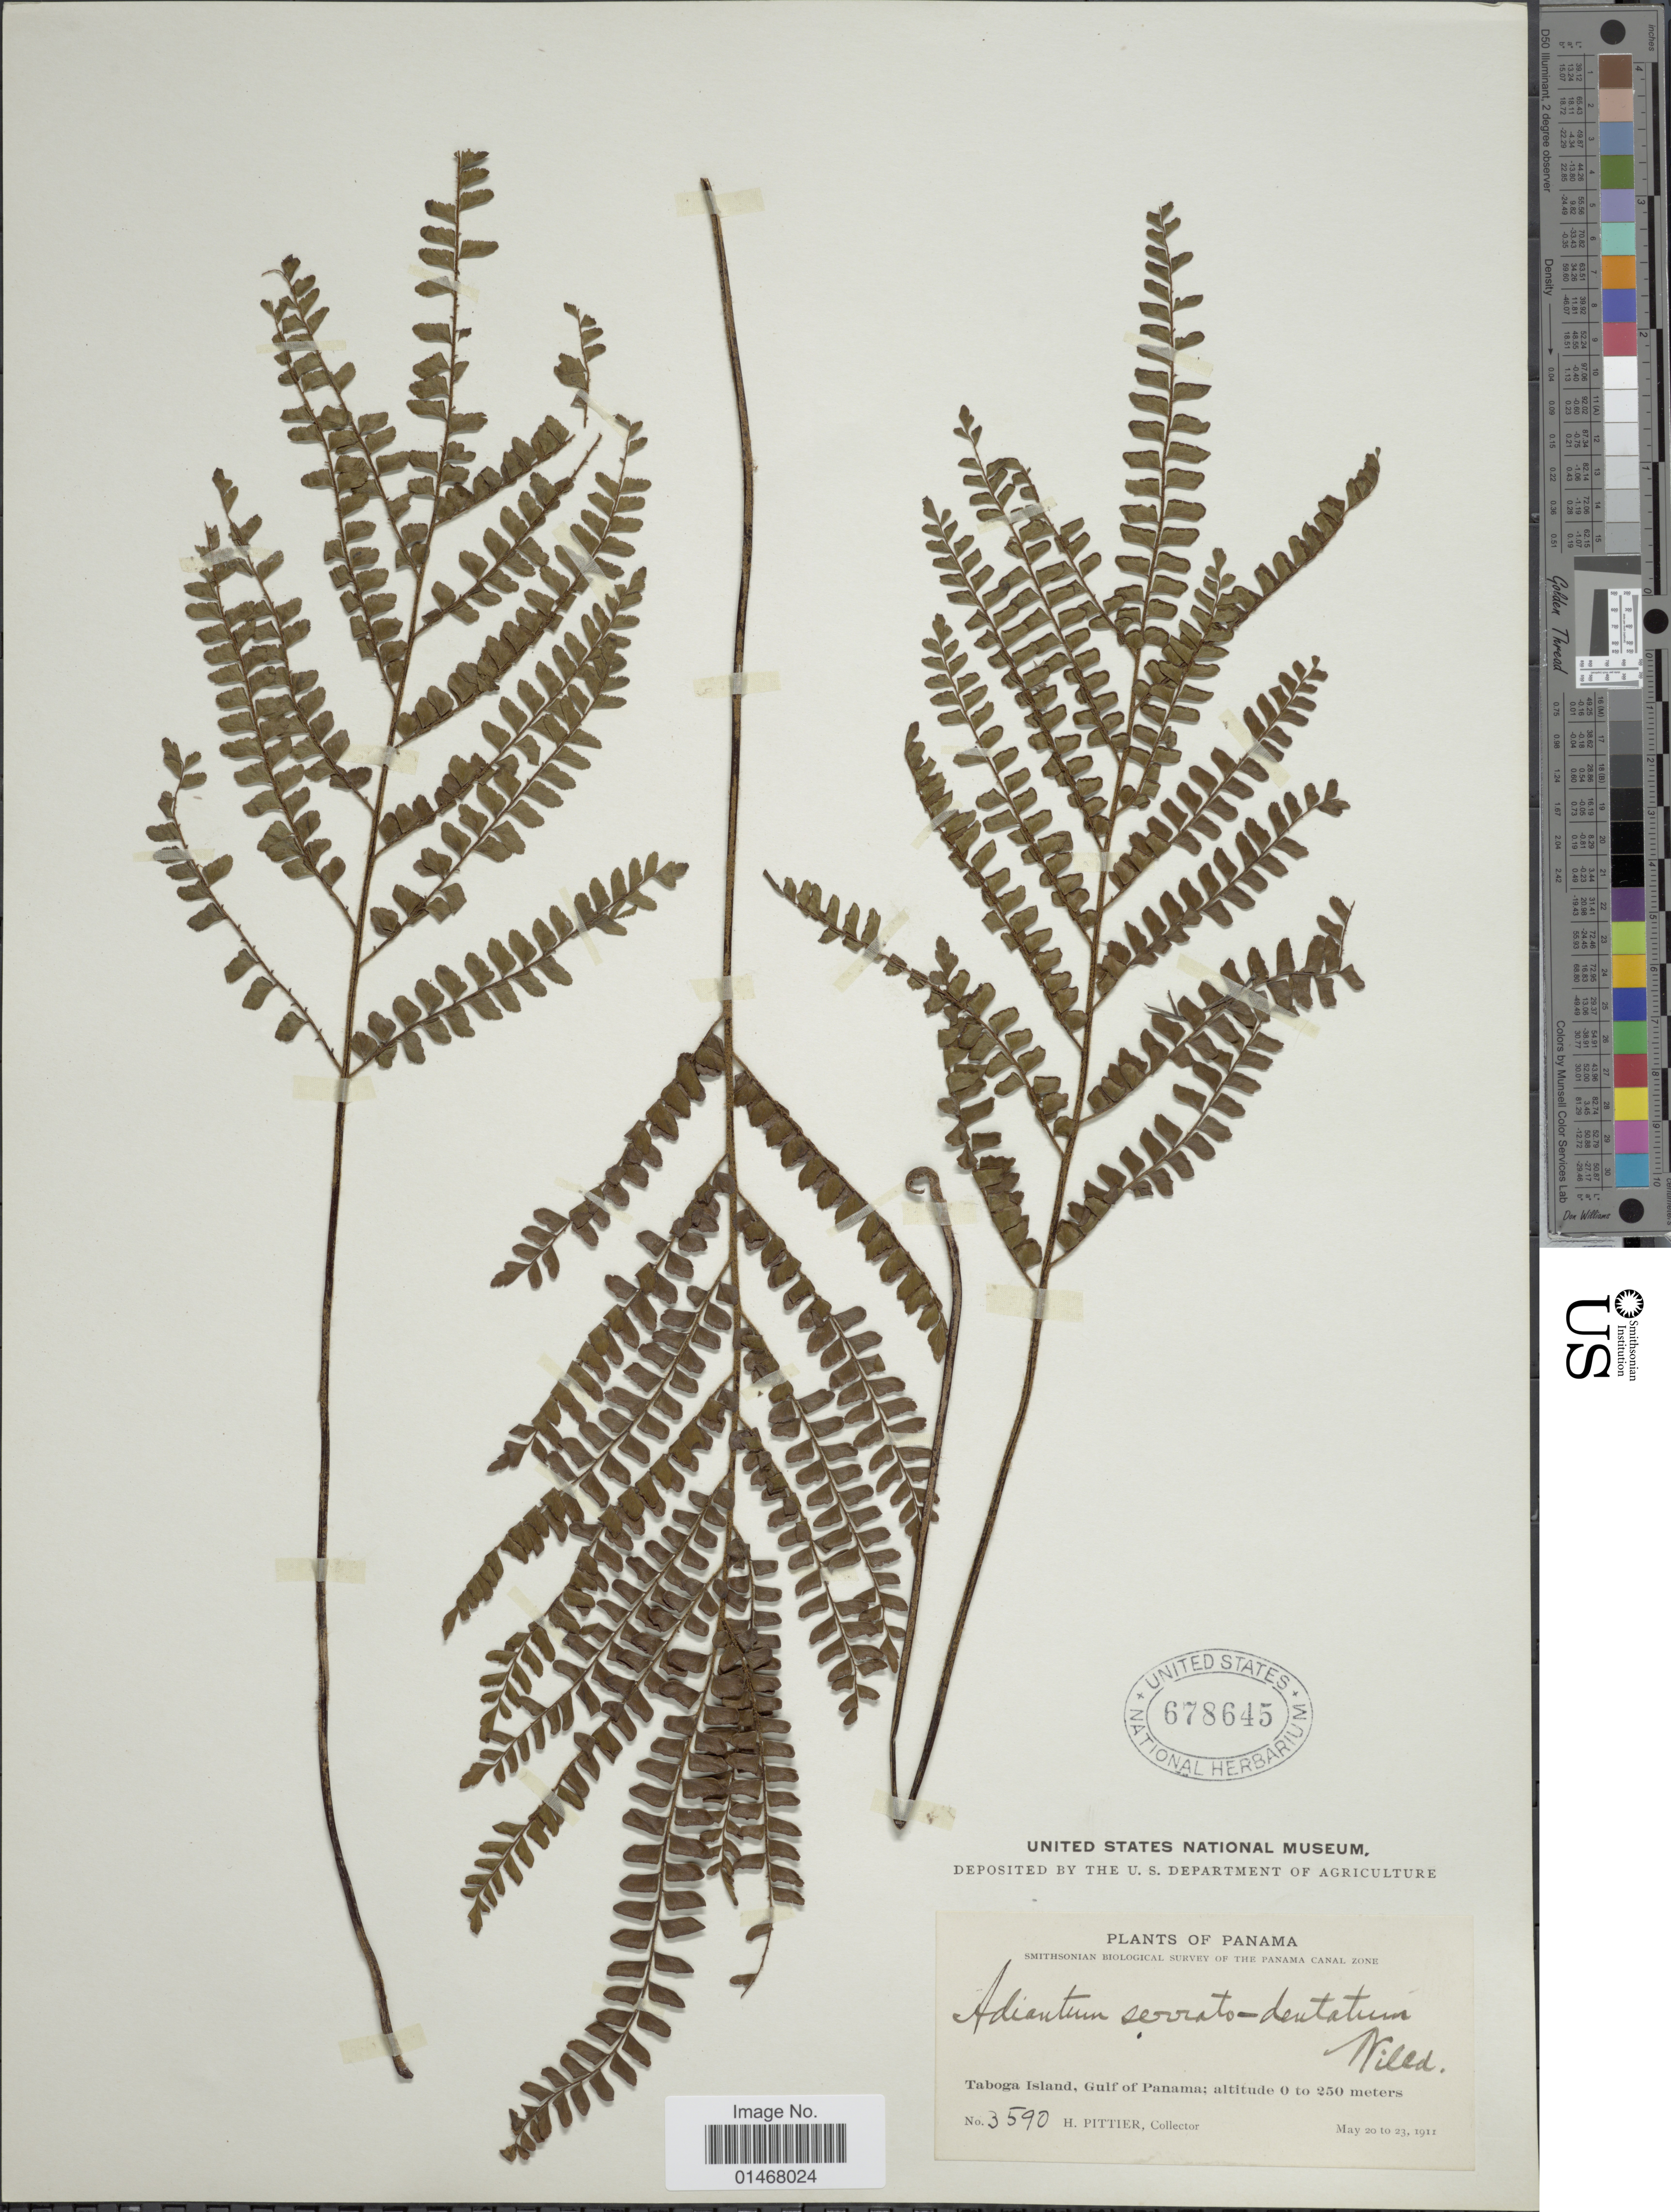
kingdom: Plantae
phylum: Tracheophyta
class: Polypodiopsida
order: Polypodiales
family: Pteridaceae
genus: Adiantum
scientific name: Adiantum serratodentatum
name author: Humb. & Bonpl. ex Willd.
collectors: H. F. Pittier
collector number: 3590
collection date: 1911-05-20/1911-05-23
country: Panama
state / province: Panamá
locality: Taboga Island, Gulf of Panama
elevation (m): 0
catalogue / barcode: US 678645